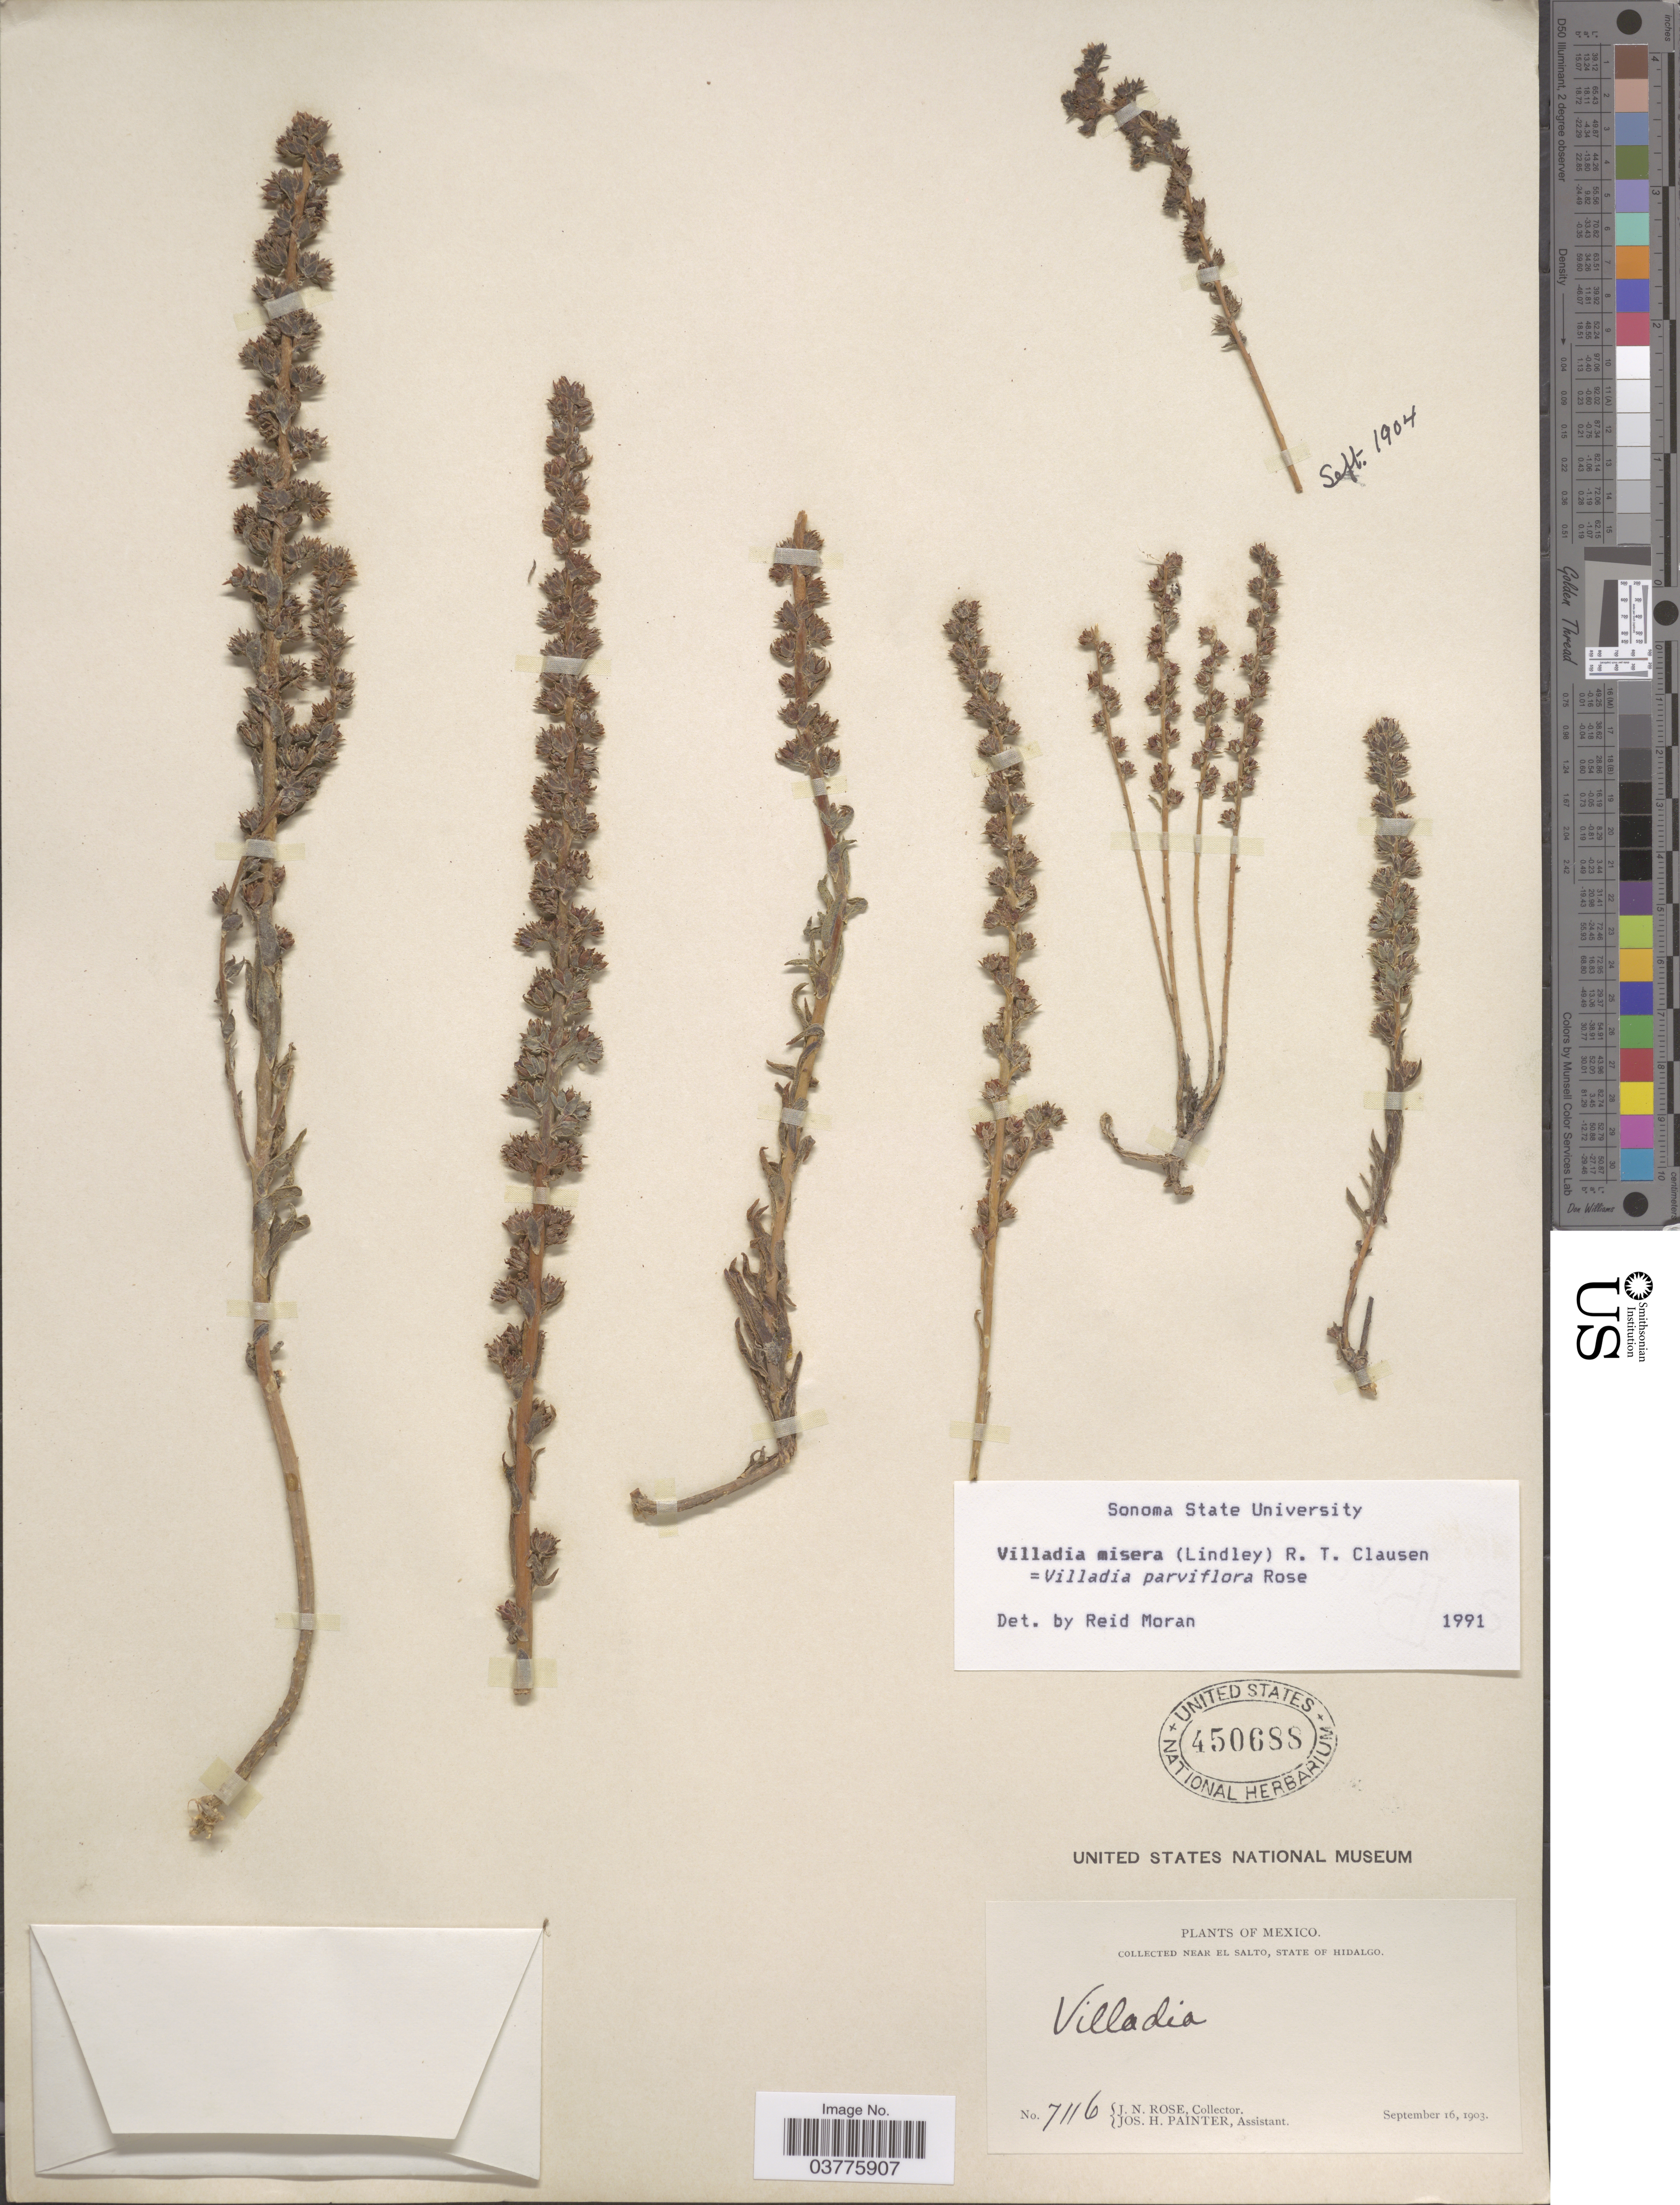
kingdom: Plantae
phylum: Tracheophyta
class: Magnoliopsida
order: Saxifragales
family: Crassulaceae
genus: Villadia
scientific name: Villadia parviflora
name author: (Hemsl.) Rose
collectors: J. N. Rose & J. H. Painter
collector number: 7116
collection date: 1903-09-16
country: Mexico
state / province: Hidalgo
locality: Near El Salto.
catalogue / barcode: US 450688